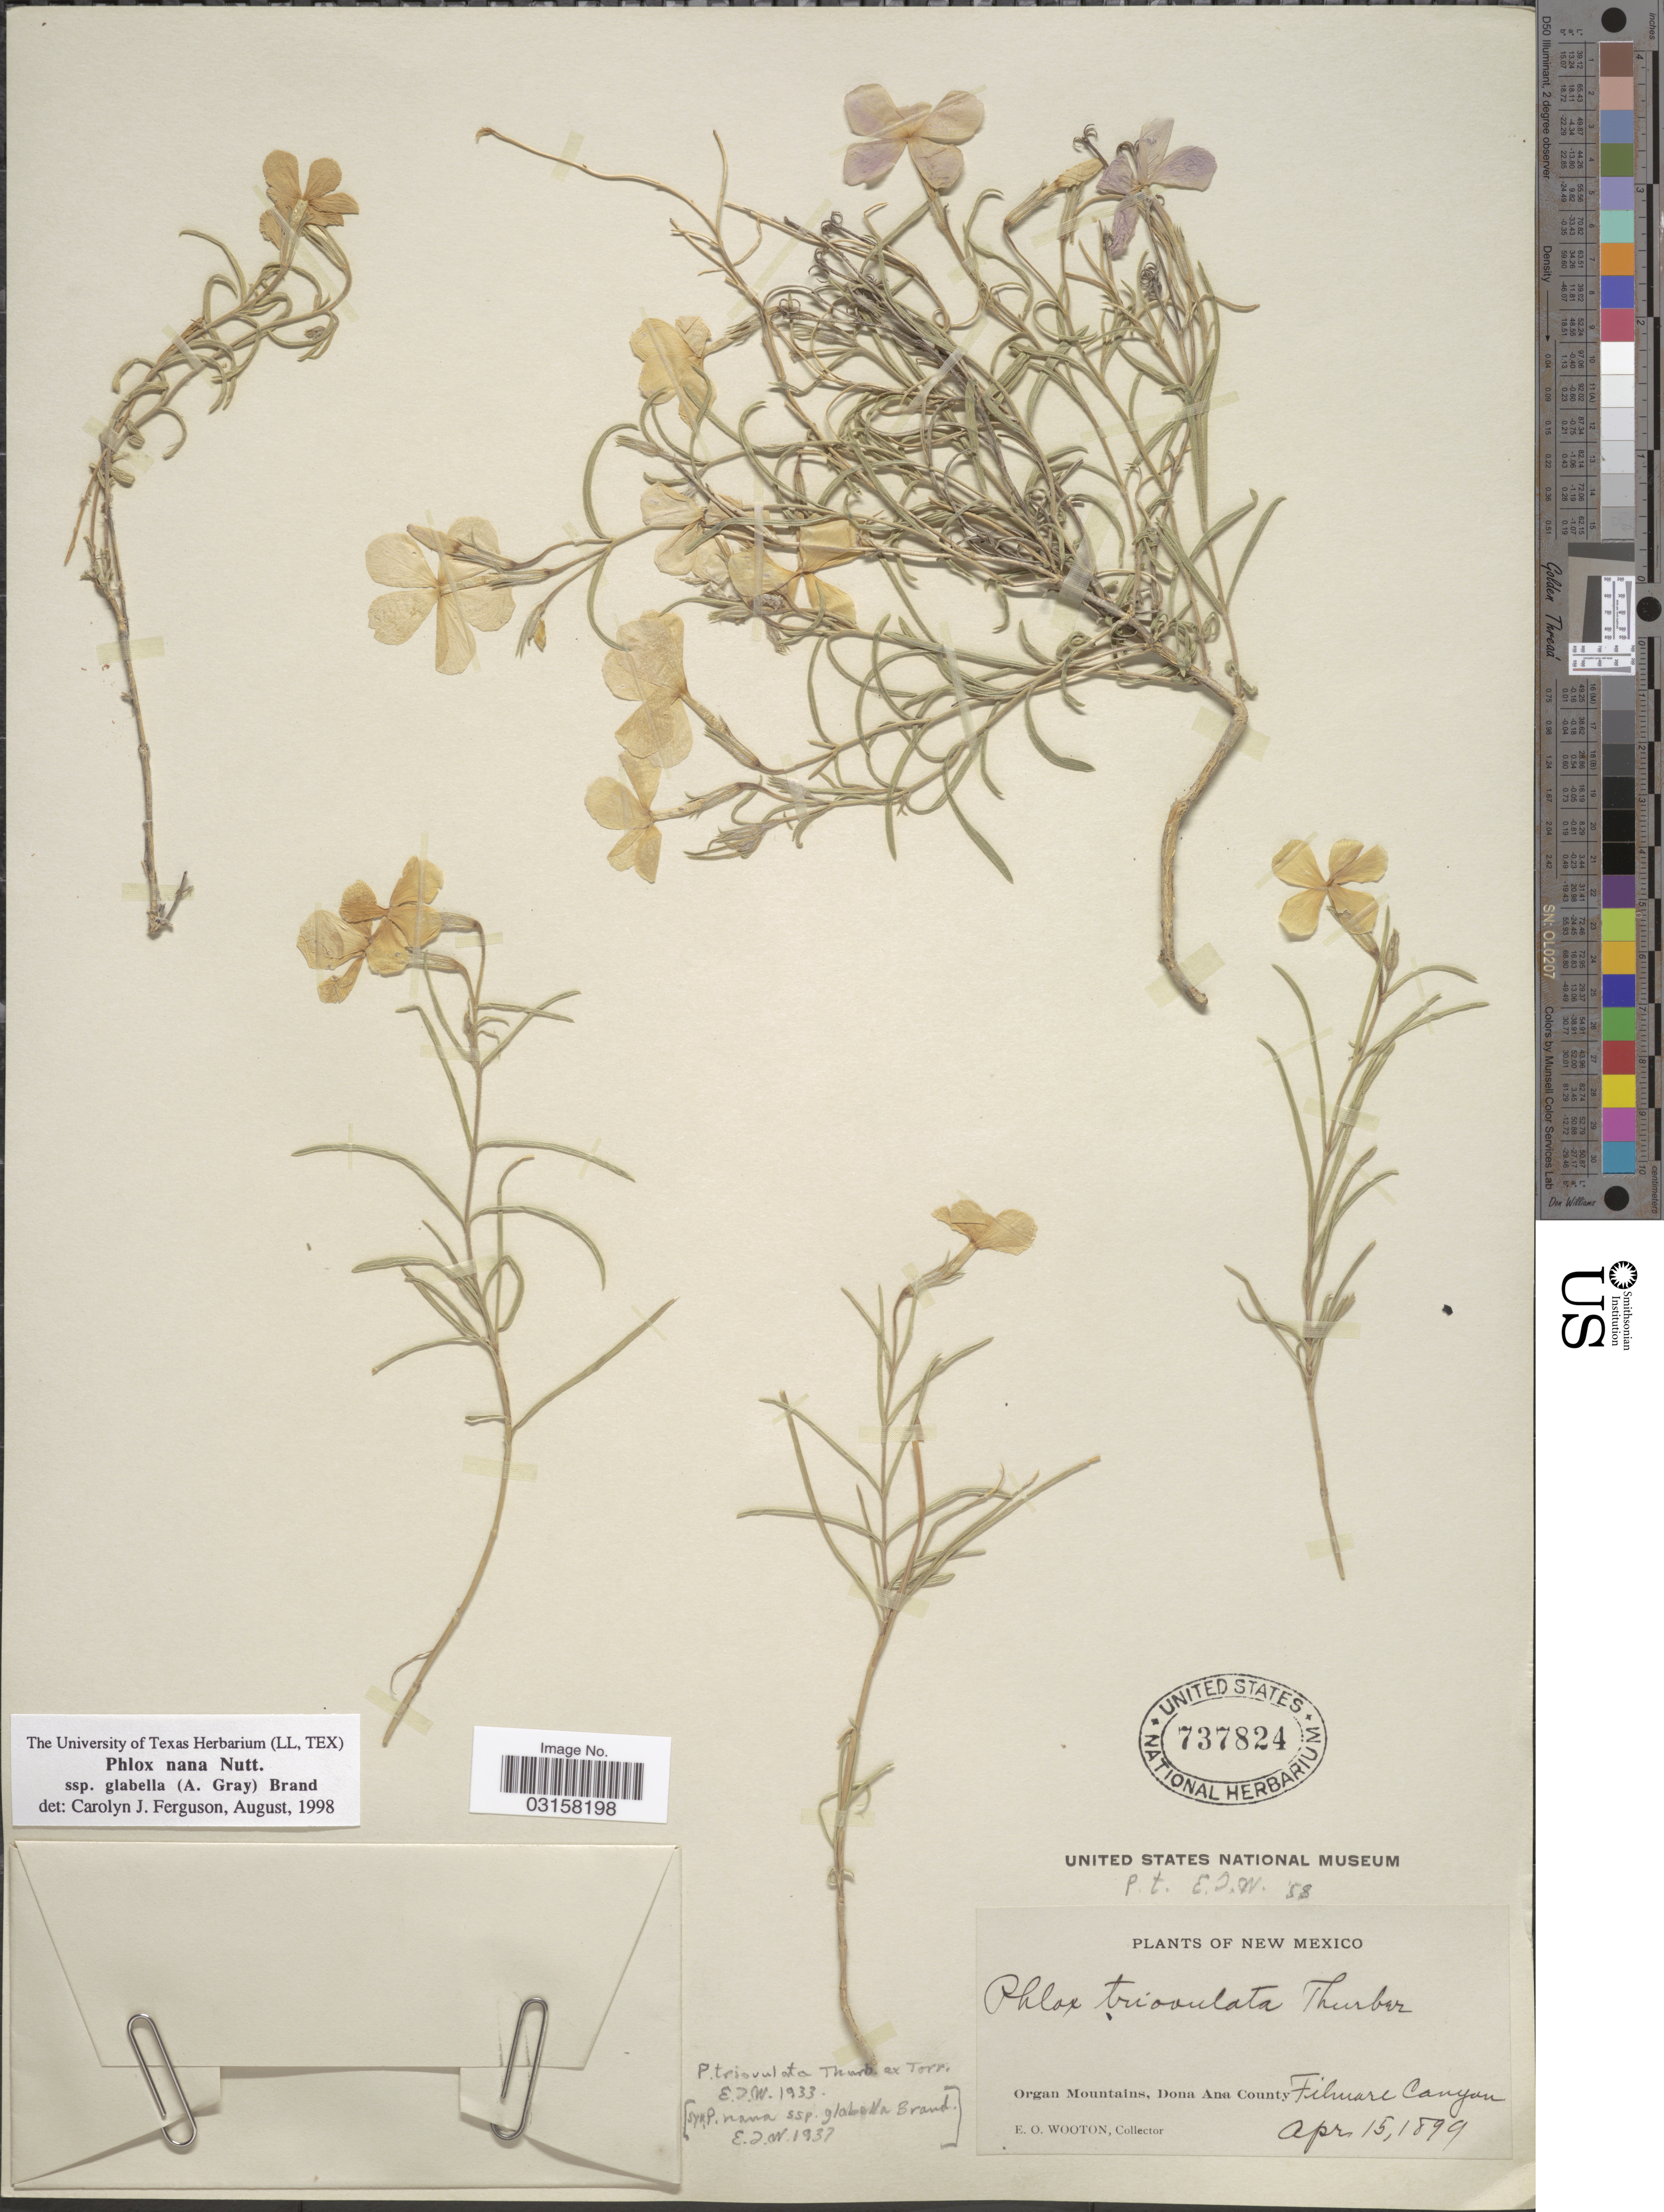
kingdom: Plantae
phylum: Tracheophyta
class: Magnoliopsida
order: Ericales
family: Polemoniaceae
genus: Phlox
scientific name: Phlox triovulata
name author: Thurb. ex Torr.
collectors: E. O. Wooton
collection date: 1899-04-15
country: United States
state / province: New Mexico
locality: Organ Mountains, Dona Ana County, Filmore Canyon.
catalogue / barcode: US 737824